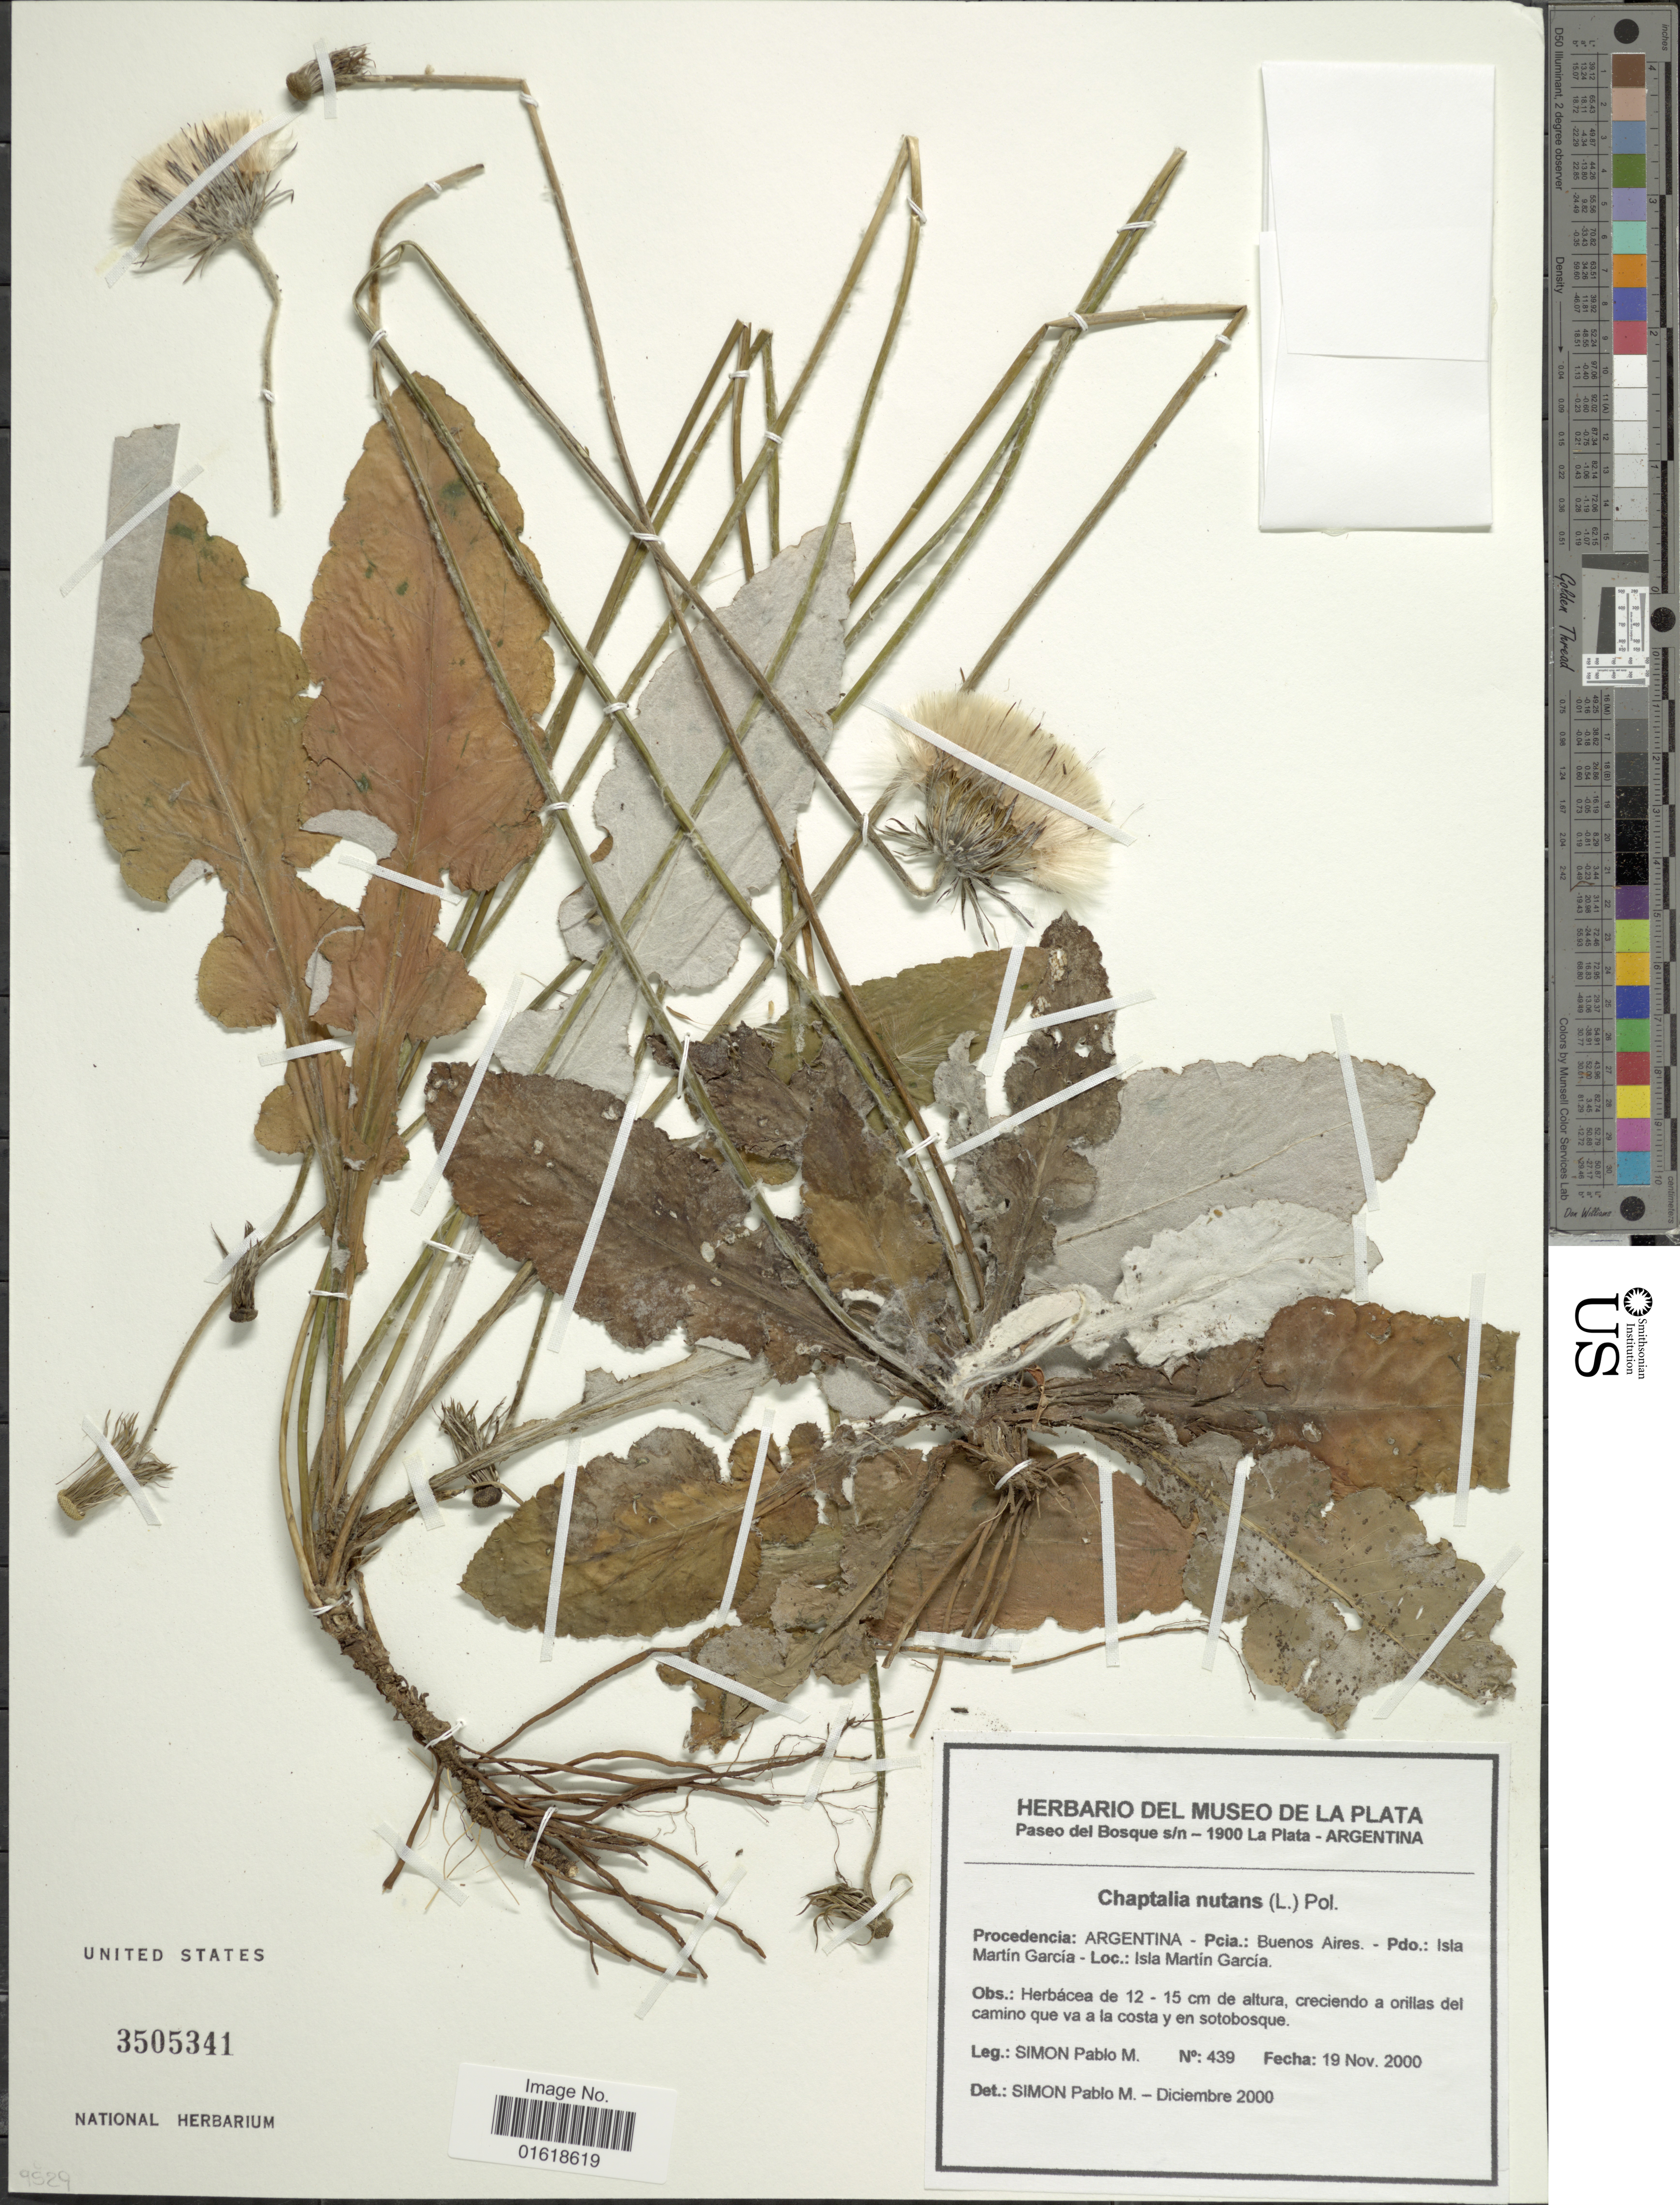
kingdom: Plantae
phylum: Tracheophyta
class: Magnoliopsida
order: Asterales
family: Asteraceae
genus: Chaptalia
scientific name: Chaptalia nutans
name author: (L.) Pol.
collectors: P. M. Simón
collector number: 439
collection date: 2000-11-19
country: Argentina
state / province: Buenos Aires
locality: Procedencia: Argentina - Pcia.: Buenos Aires. -Pdo.: Isla Martín García. Isla Martin Garcia.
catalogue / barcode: US 3505341